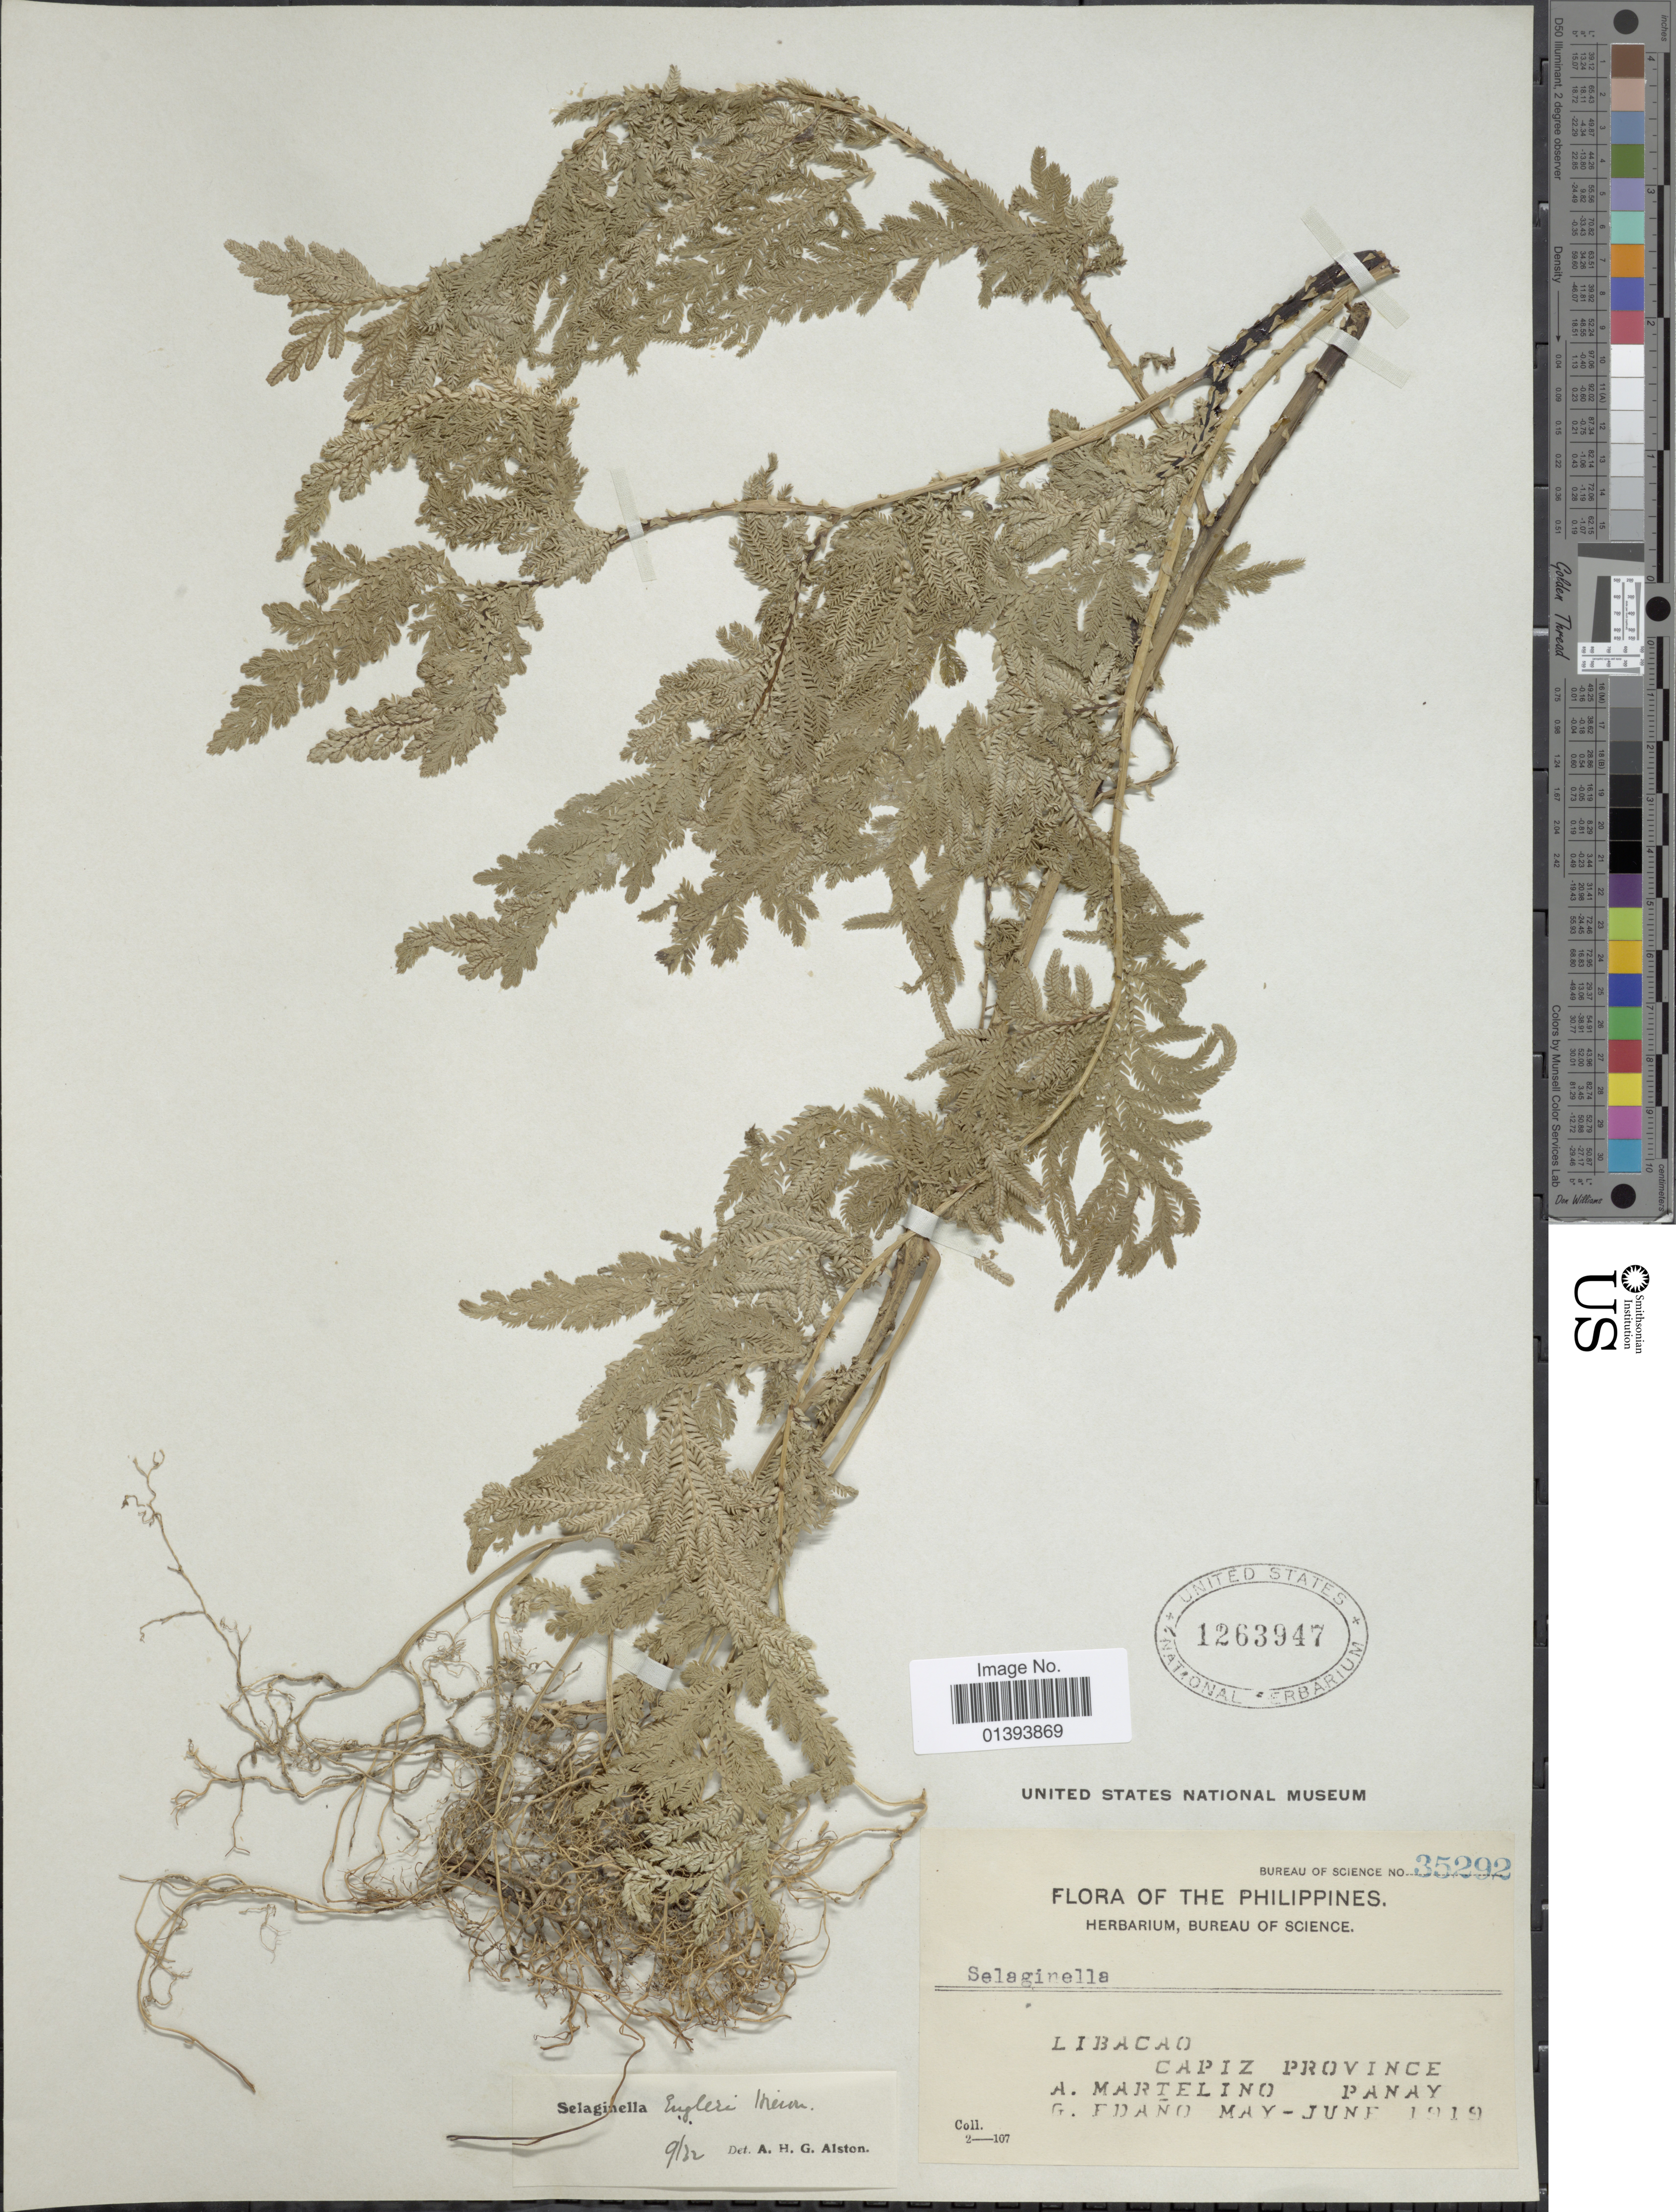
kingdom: Plantae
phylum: Tracheophyta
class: Lycopodiopsida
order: Selaginellales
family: Selaginellaceae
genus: Selaginella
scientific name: Selaginella engleri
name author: Hieron.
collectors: A. Martelino & G. Edaño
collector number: Bureau of Science 35292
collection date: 1919-05/1919-06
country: Philippines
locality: Libacao, Capiz province, Panay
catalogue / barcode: US 1263947